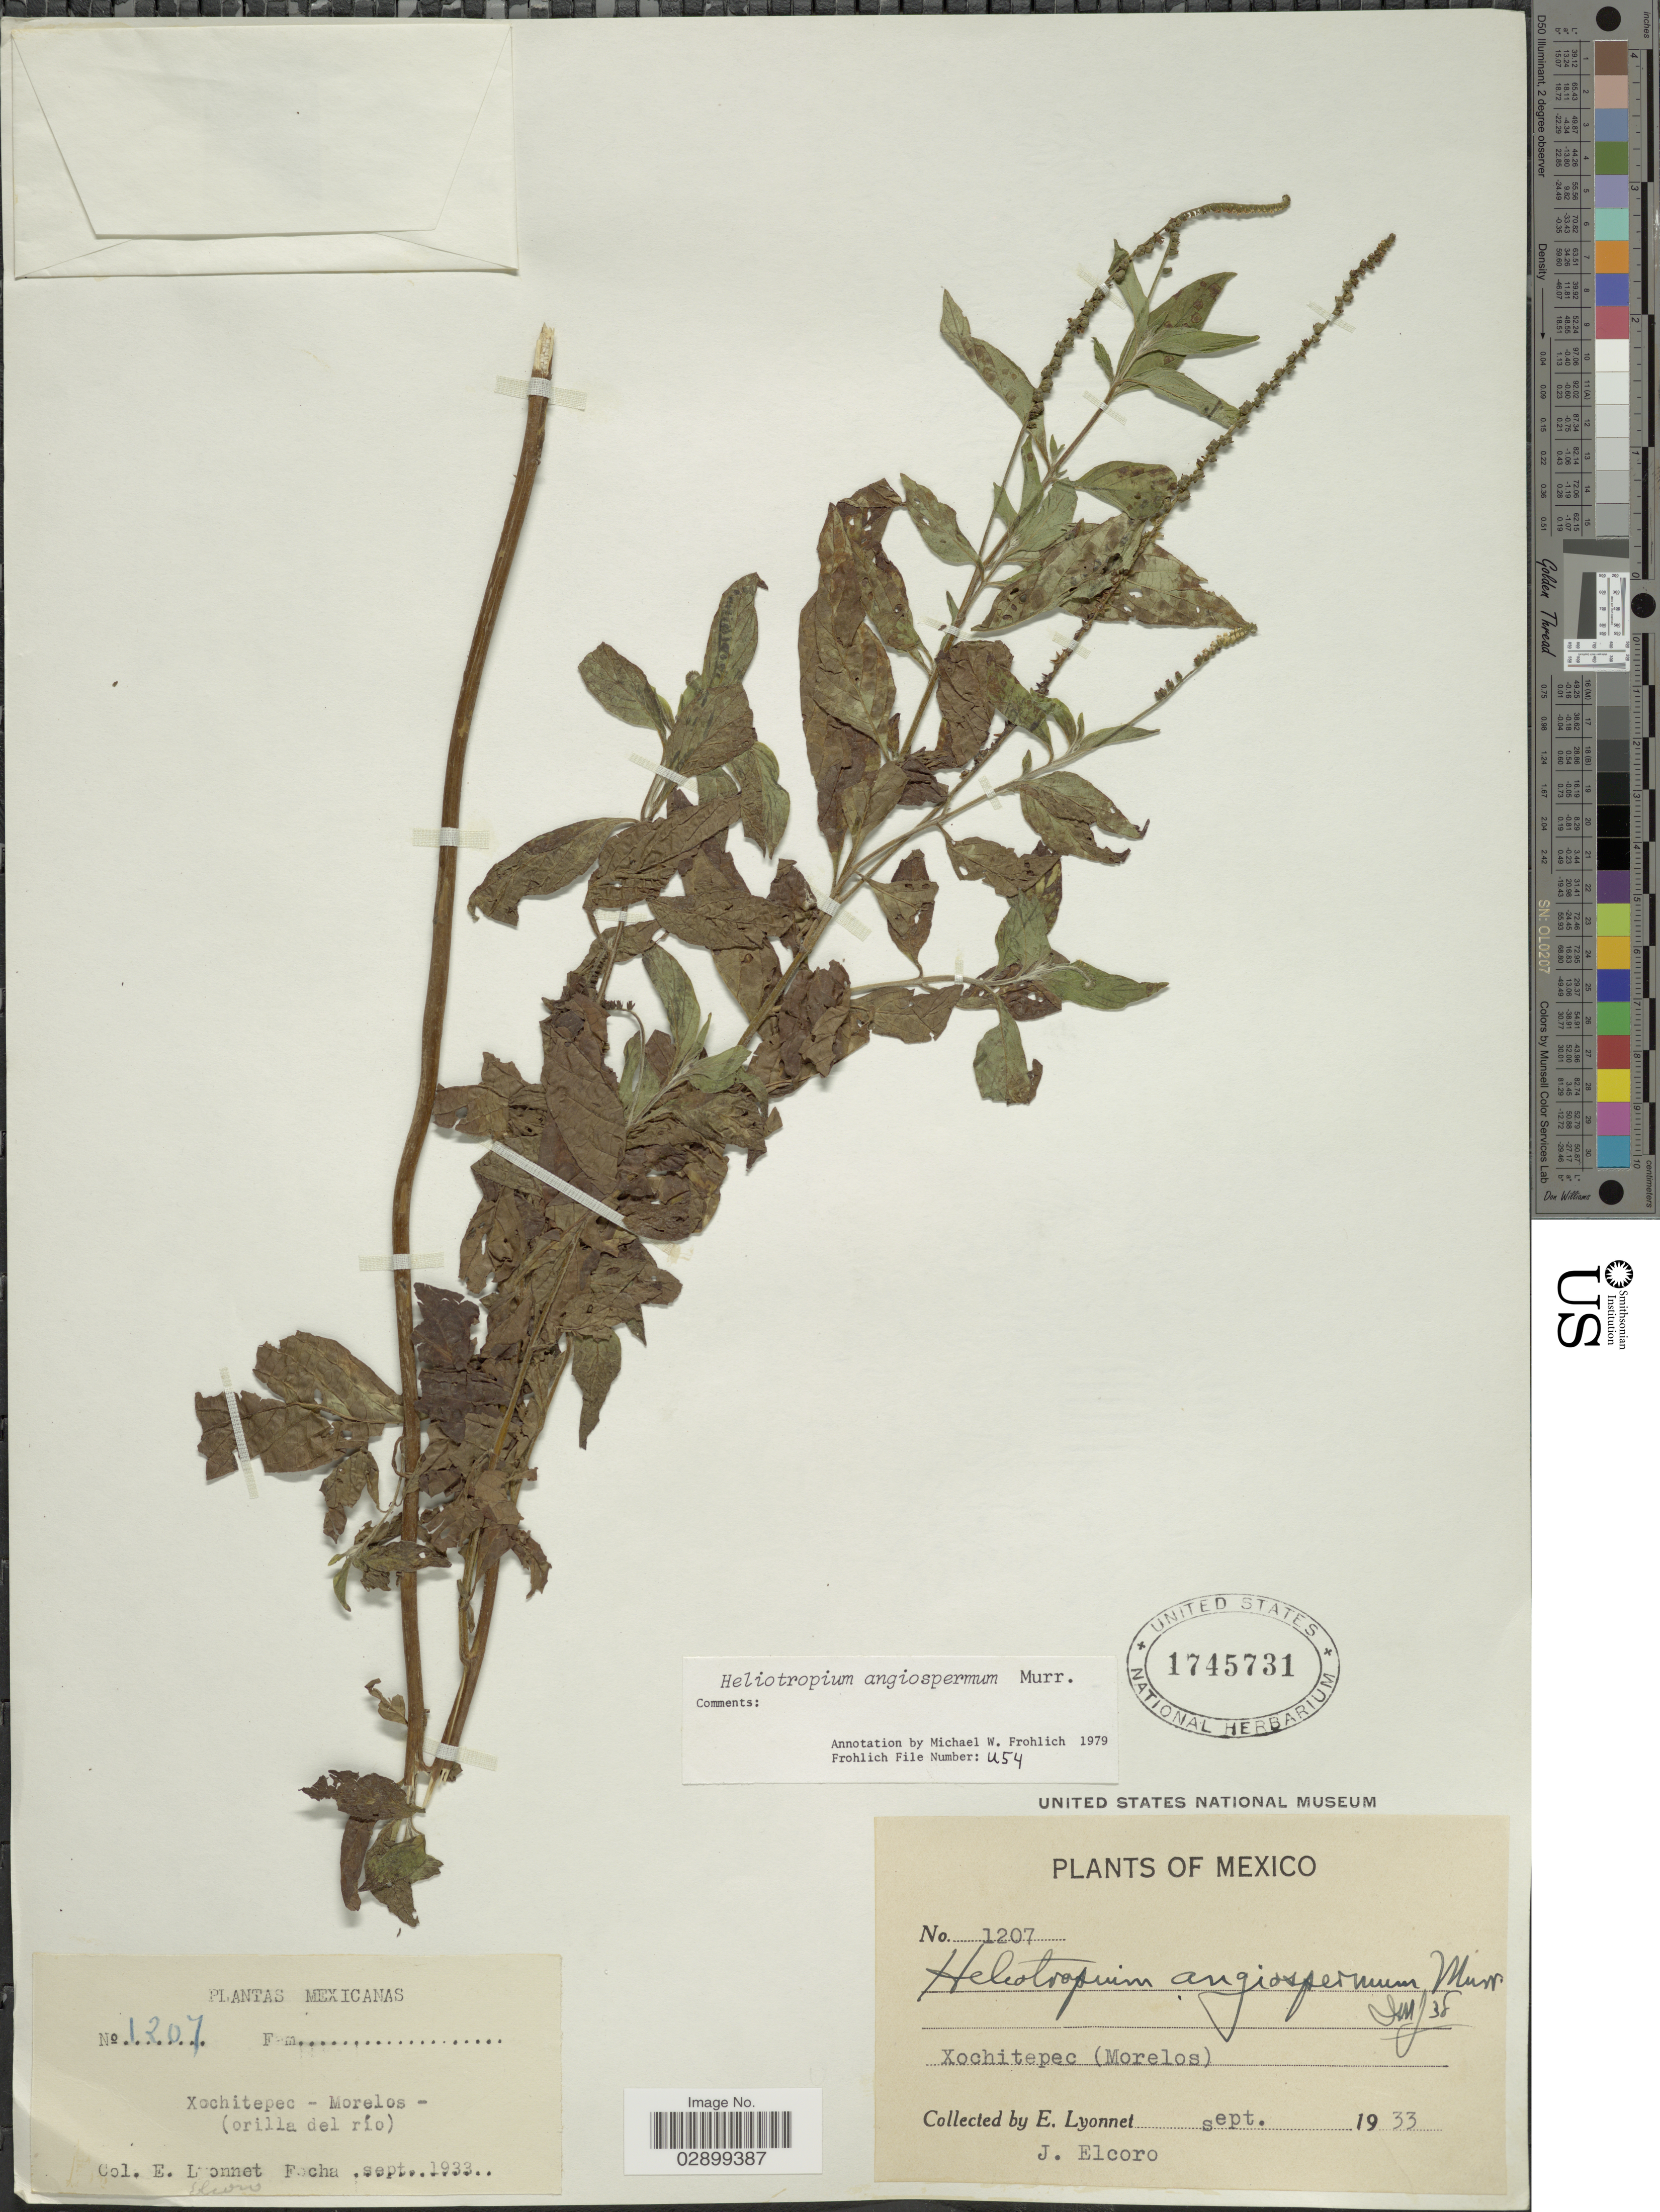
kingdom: Plantae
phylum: Tracheophyta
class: Magnoliopsida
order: Boraginales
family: Heliotropiaceae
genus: Heliotropium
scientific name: Heliotropium angiospermum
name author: Murray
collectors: E. Lyonnet & J. Elcoro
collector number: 1207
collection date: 1933-09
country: Mexico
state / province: Morelos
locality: Xochitepec (Morelos). (orilla del río).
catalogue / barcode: US 1745731